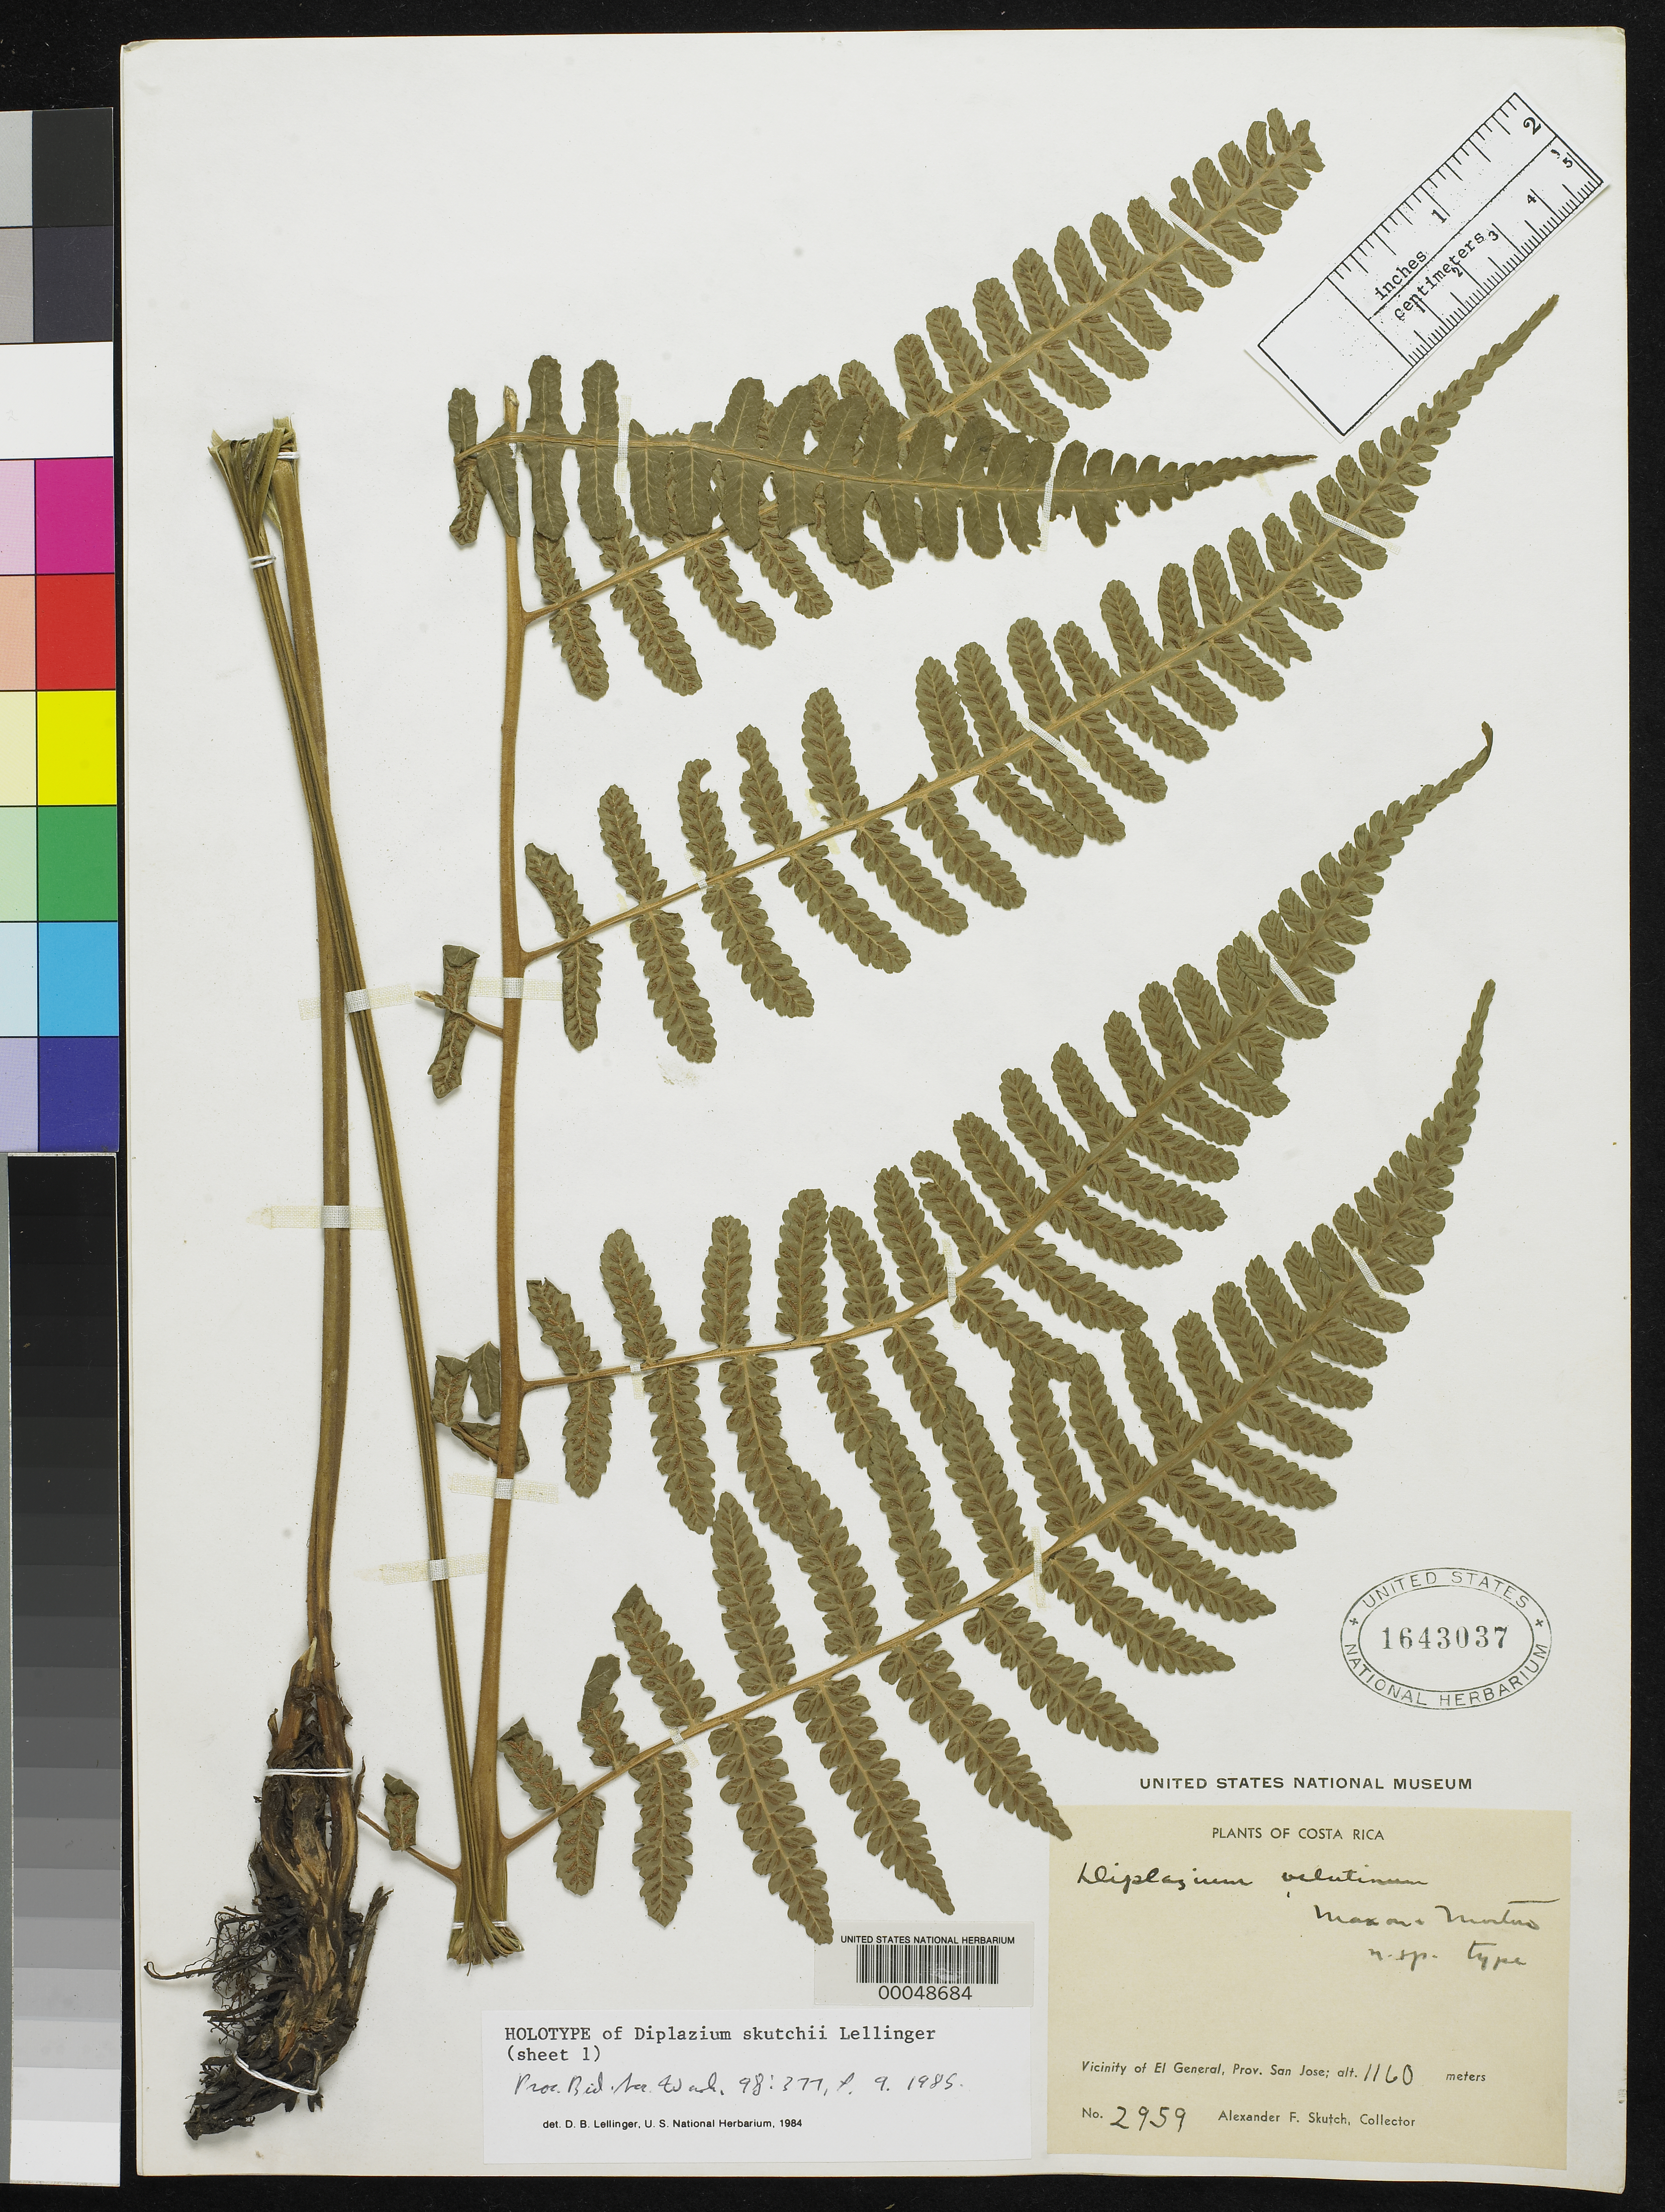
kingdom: Plantae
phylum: Tracheophyta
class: Polypodiopsida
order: Polypodiales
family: Athyriaceae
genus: Diplazium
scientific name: Diplazium skutchii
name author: Lellinger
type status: Holotype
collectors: A. F. Skutch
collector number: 2959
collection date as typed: Dec 1936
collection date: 1936-12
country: Costa Rica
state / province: San José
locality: Vicinity of El General.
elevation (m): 1160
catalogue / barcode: US 1643037